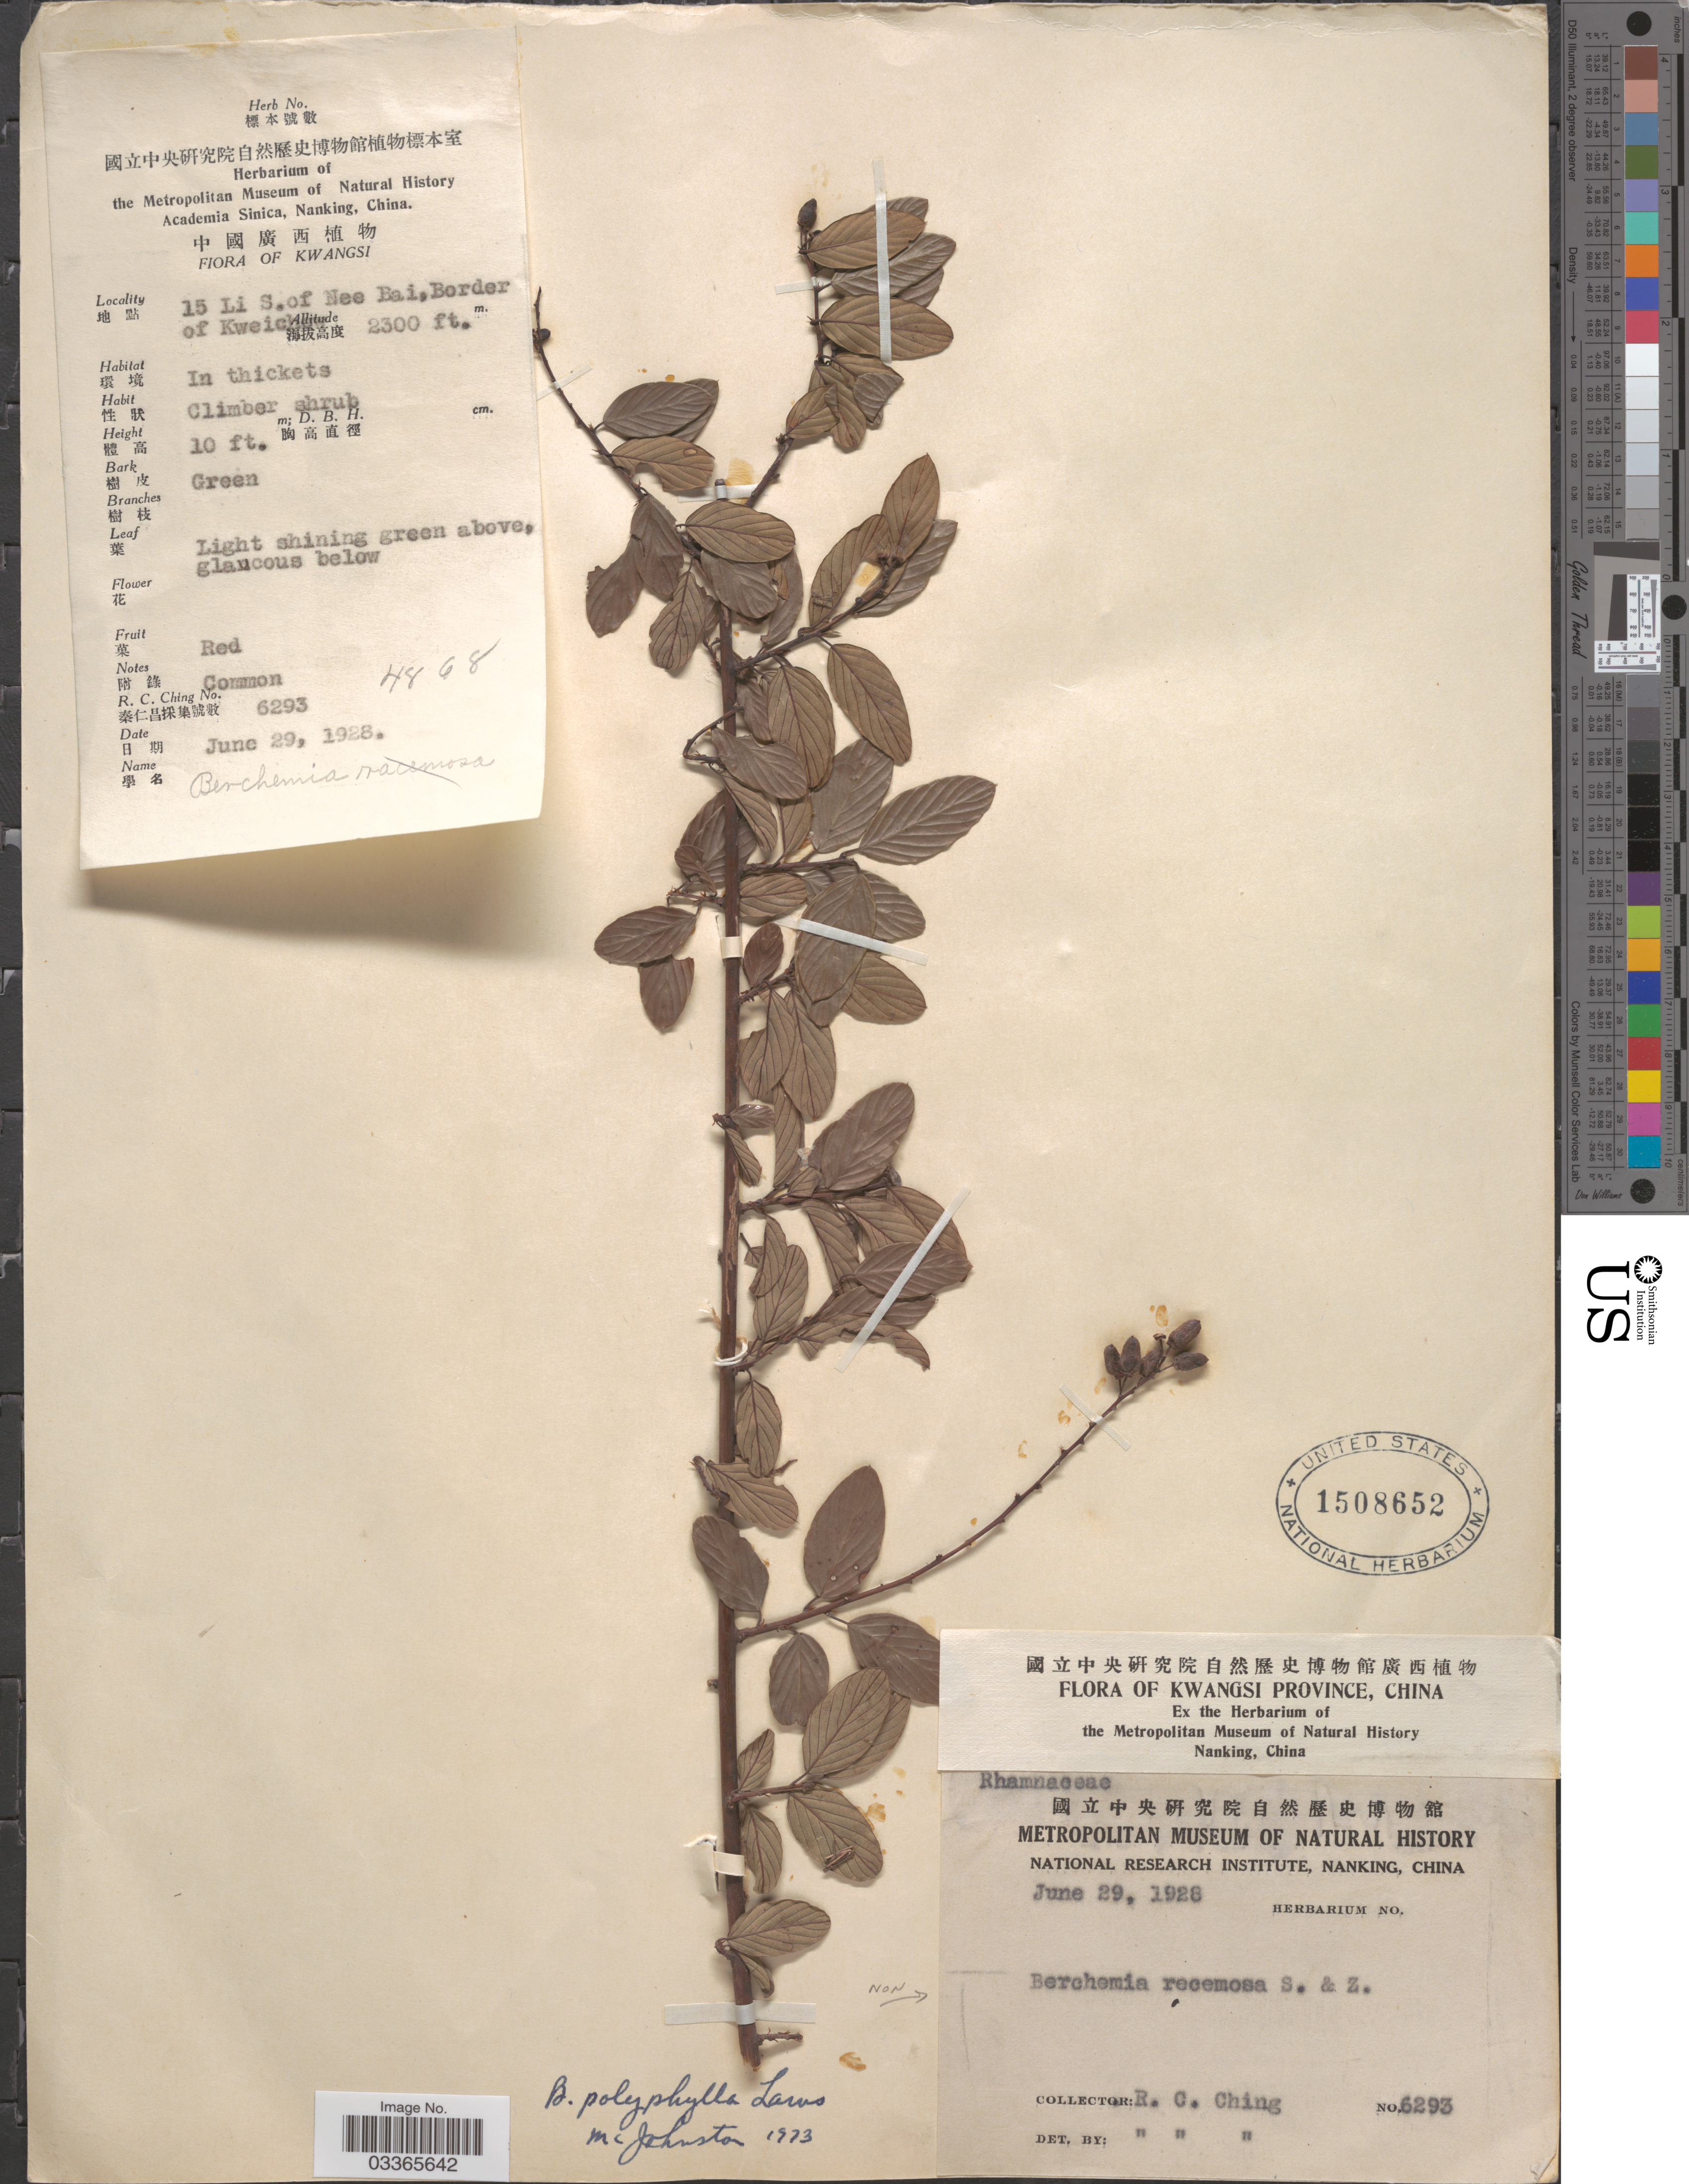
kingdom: Plantae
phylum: Tracheophyta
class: Magnoliopsida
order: Rosales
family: Rhamnaceae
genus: Berchemia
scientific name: Berchemia polyphylla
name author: Wall. ex M.A. Lawson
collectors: R. C. Ching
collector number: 6293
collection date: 1928-06-29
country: China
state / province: Guangxi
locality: Kwangsi Province, 15 Li S. of Nee Bai, Border of Kweichow.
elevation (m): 701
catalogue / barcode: US 1508652